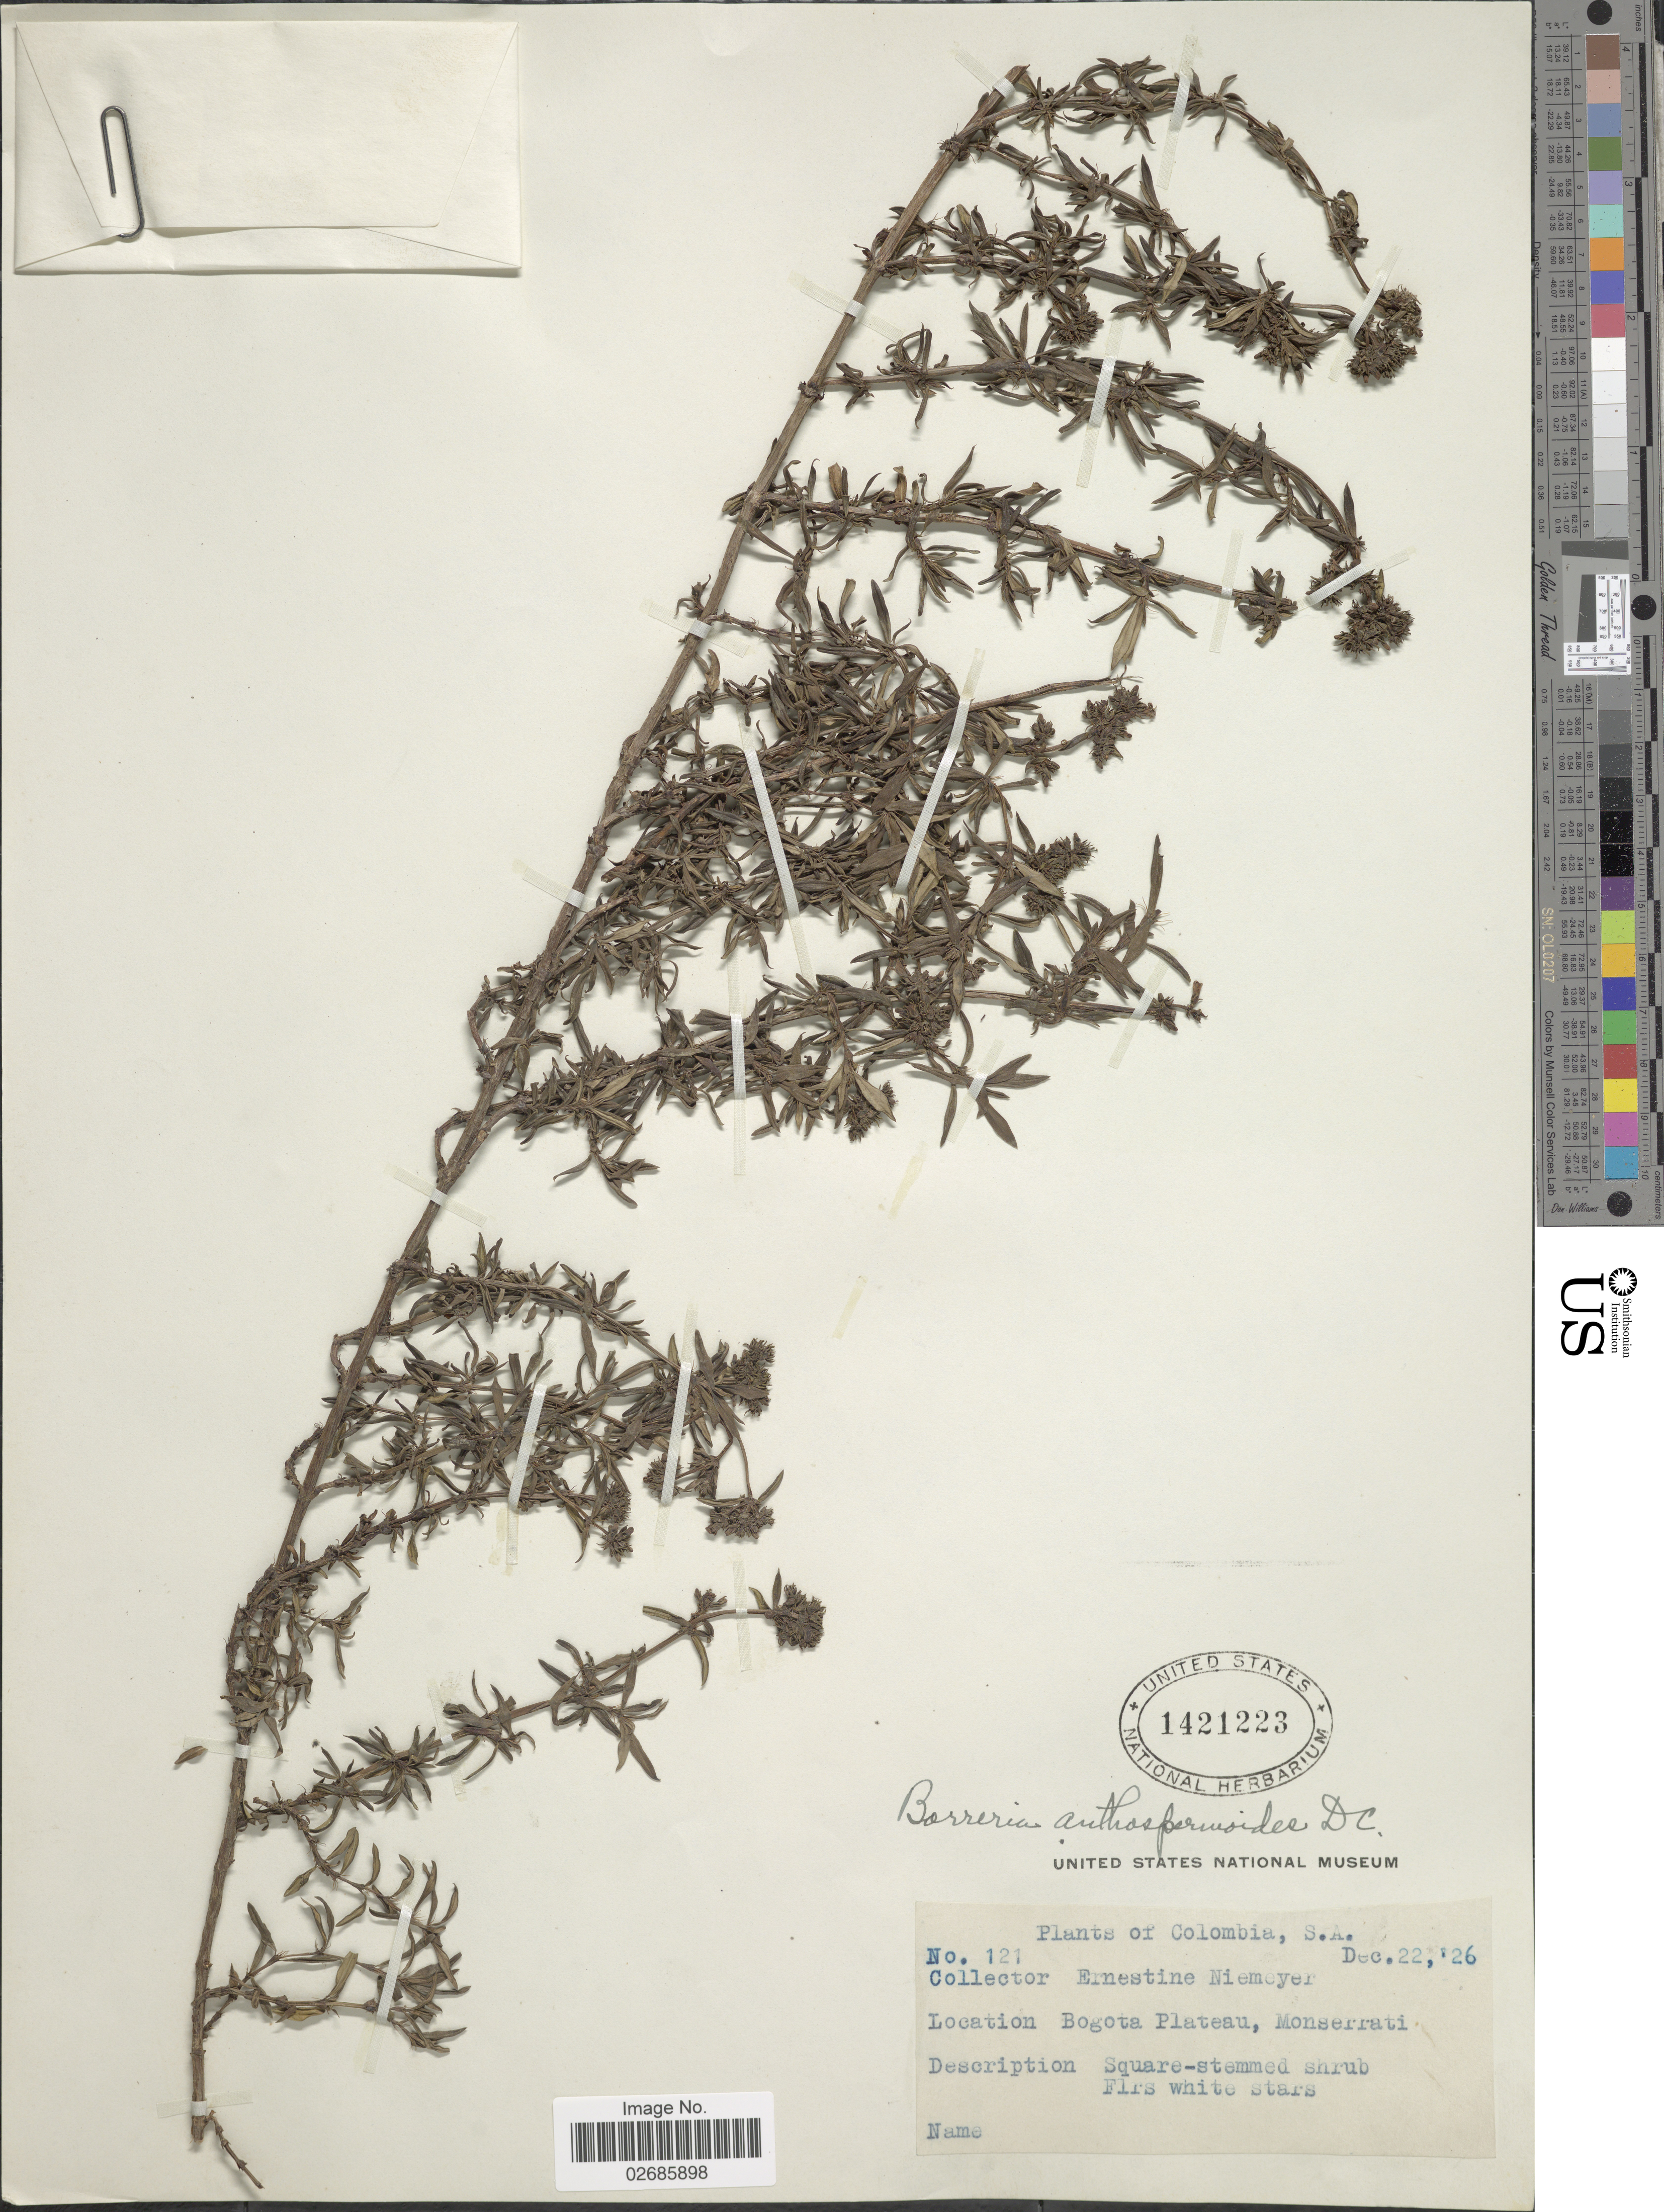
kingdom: Plantae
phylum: Tracheophyta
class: Magnoliopsida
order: Gentianales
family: Rubiaceae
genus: Borreria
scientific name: Borreria anthospermoides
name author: DC.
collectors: E. H. Niemeyer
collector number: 121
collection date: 1926-12-22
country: Colombia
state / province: Bogota D.C.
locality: Bogota Plateau, Monserrati.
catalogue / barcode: US 1421223